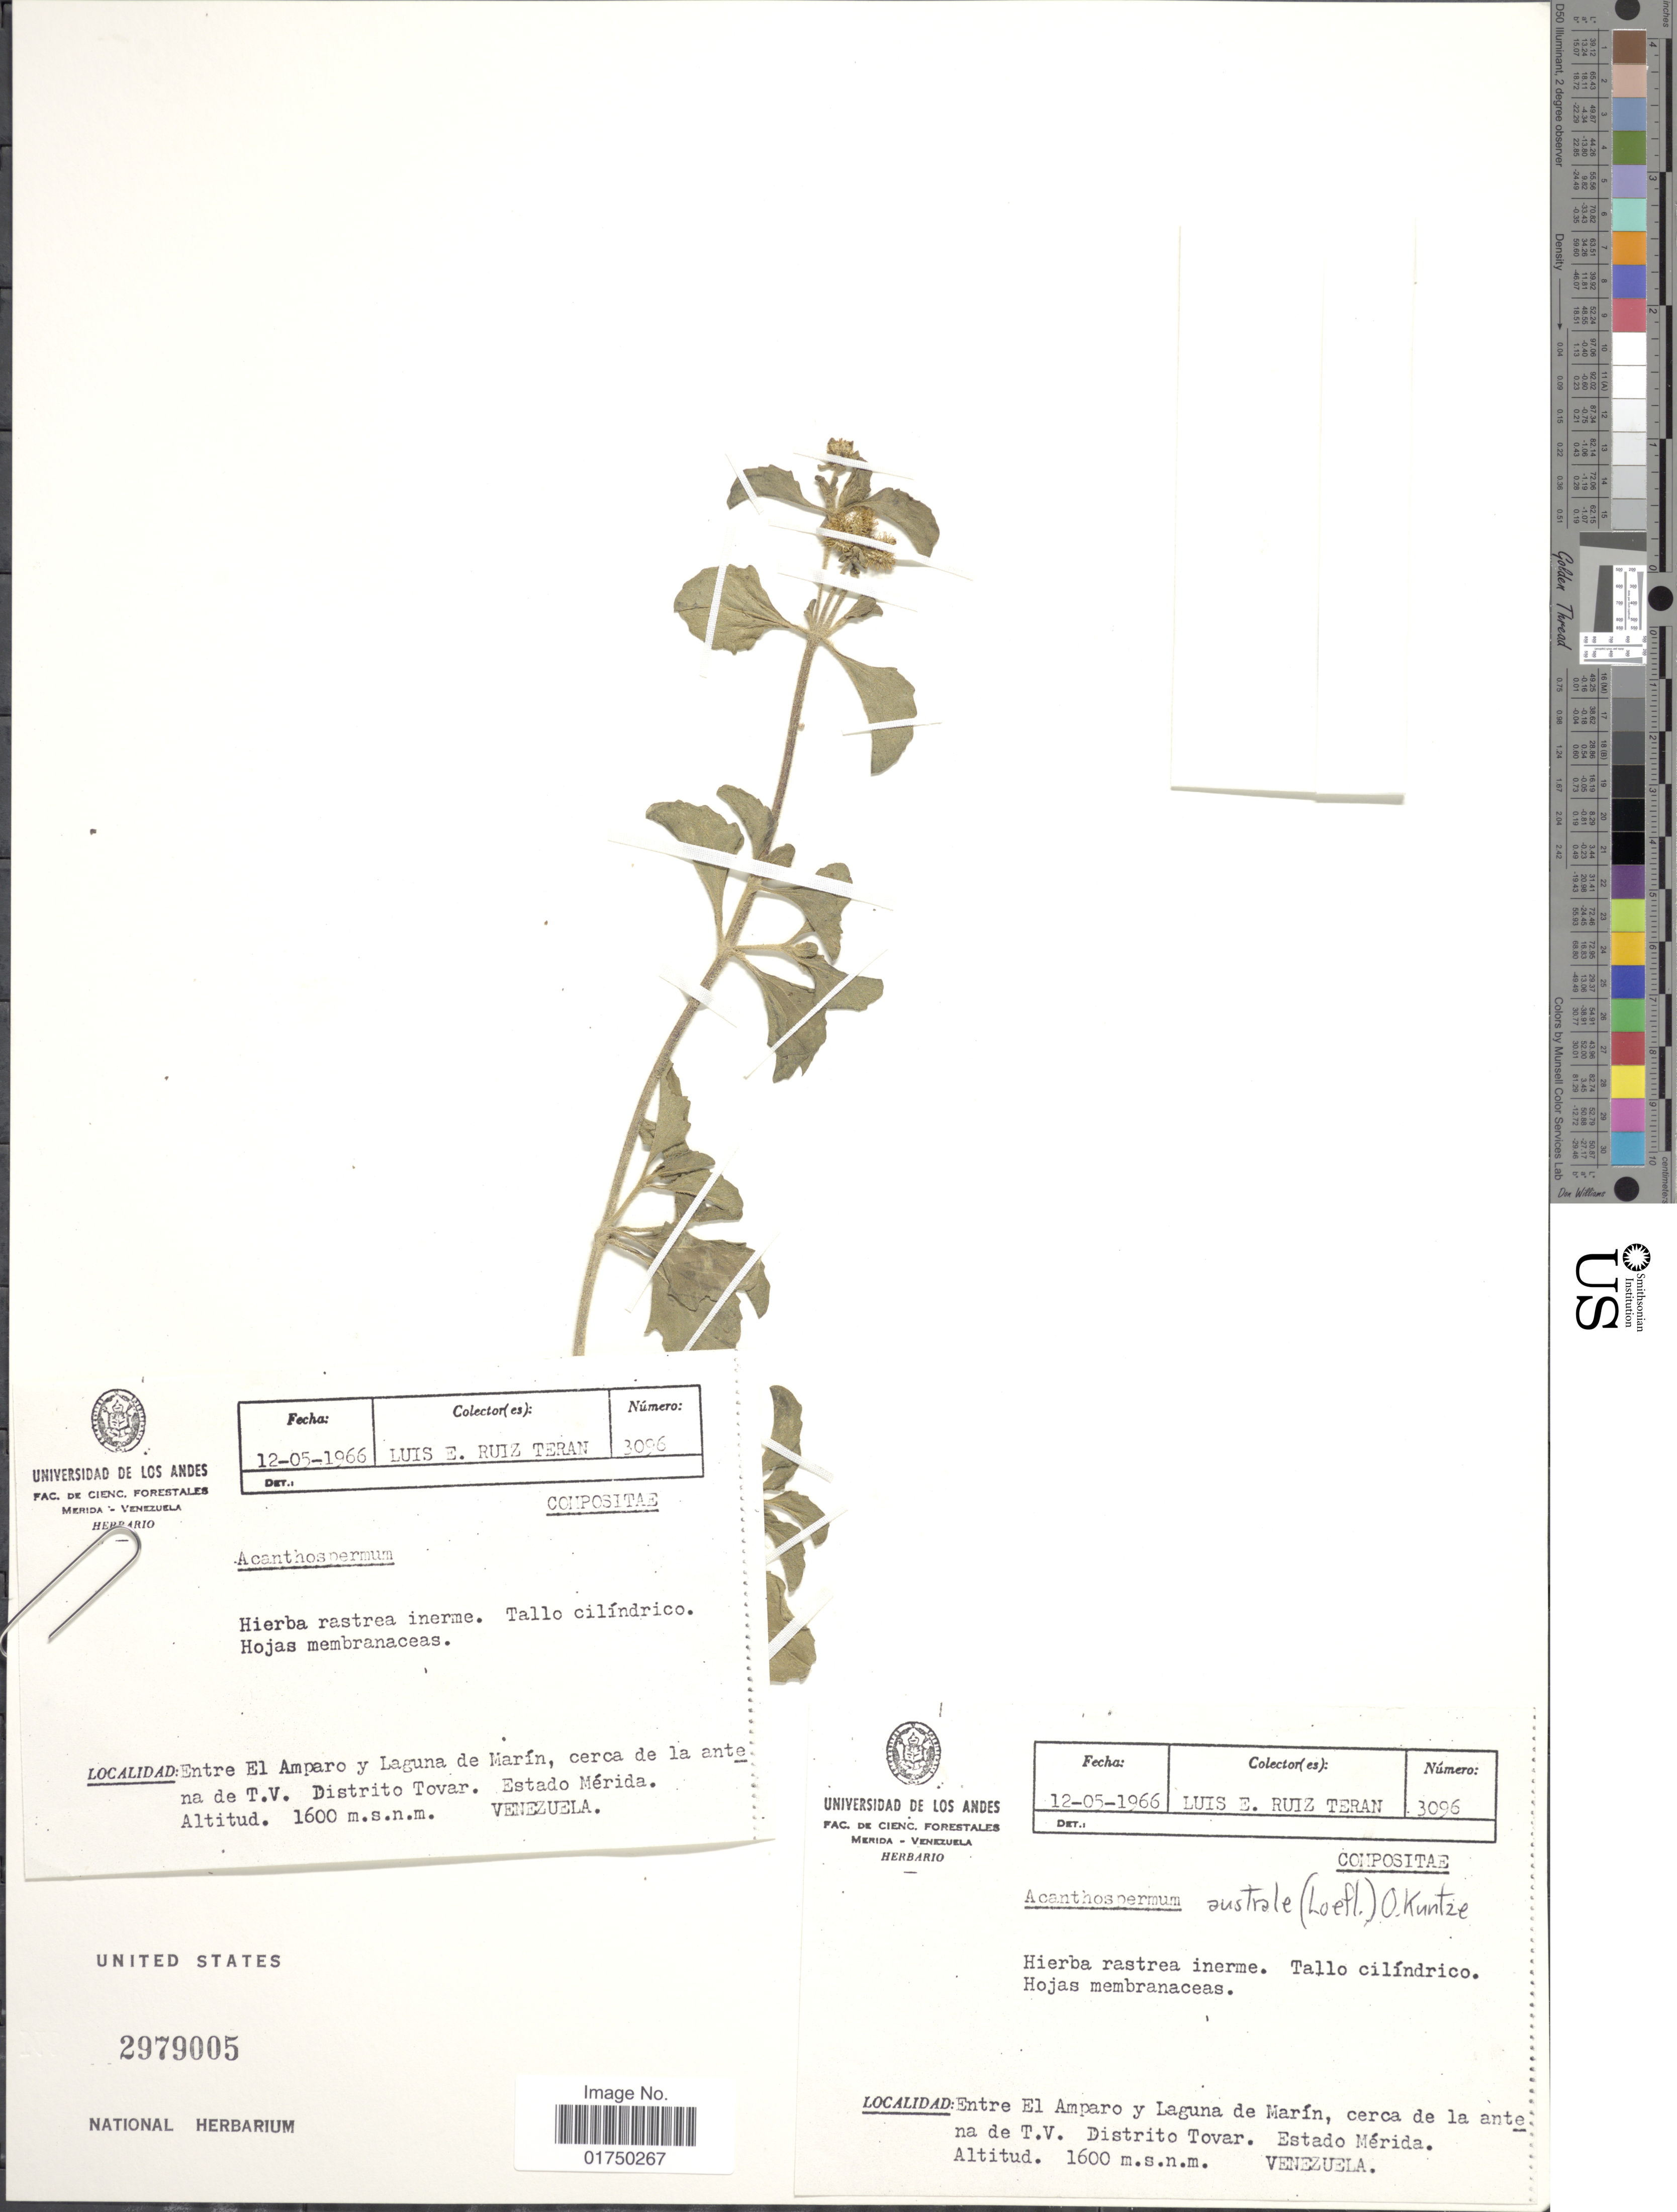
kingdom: Plantae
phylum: Tracheophyta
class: Magnoliopsida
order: Asterales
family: Asteraceae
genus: Acanthospermum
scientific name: Acanthospermum australe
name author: (Loefl.) Kuntze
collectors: L. E. Ruíz-Terán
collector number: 3096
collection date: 1966-05-12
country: Venezuela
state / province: Mérida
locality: Entre El Amparo y Laguna de Marín, cerca de la antena de T.V. Distrito Tovar. Estado Mérida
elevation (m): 1600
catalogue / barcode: US 2979005